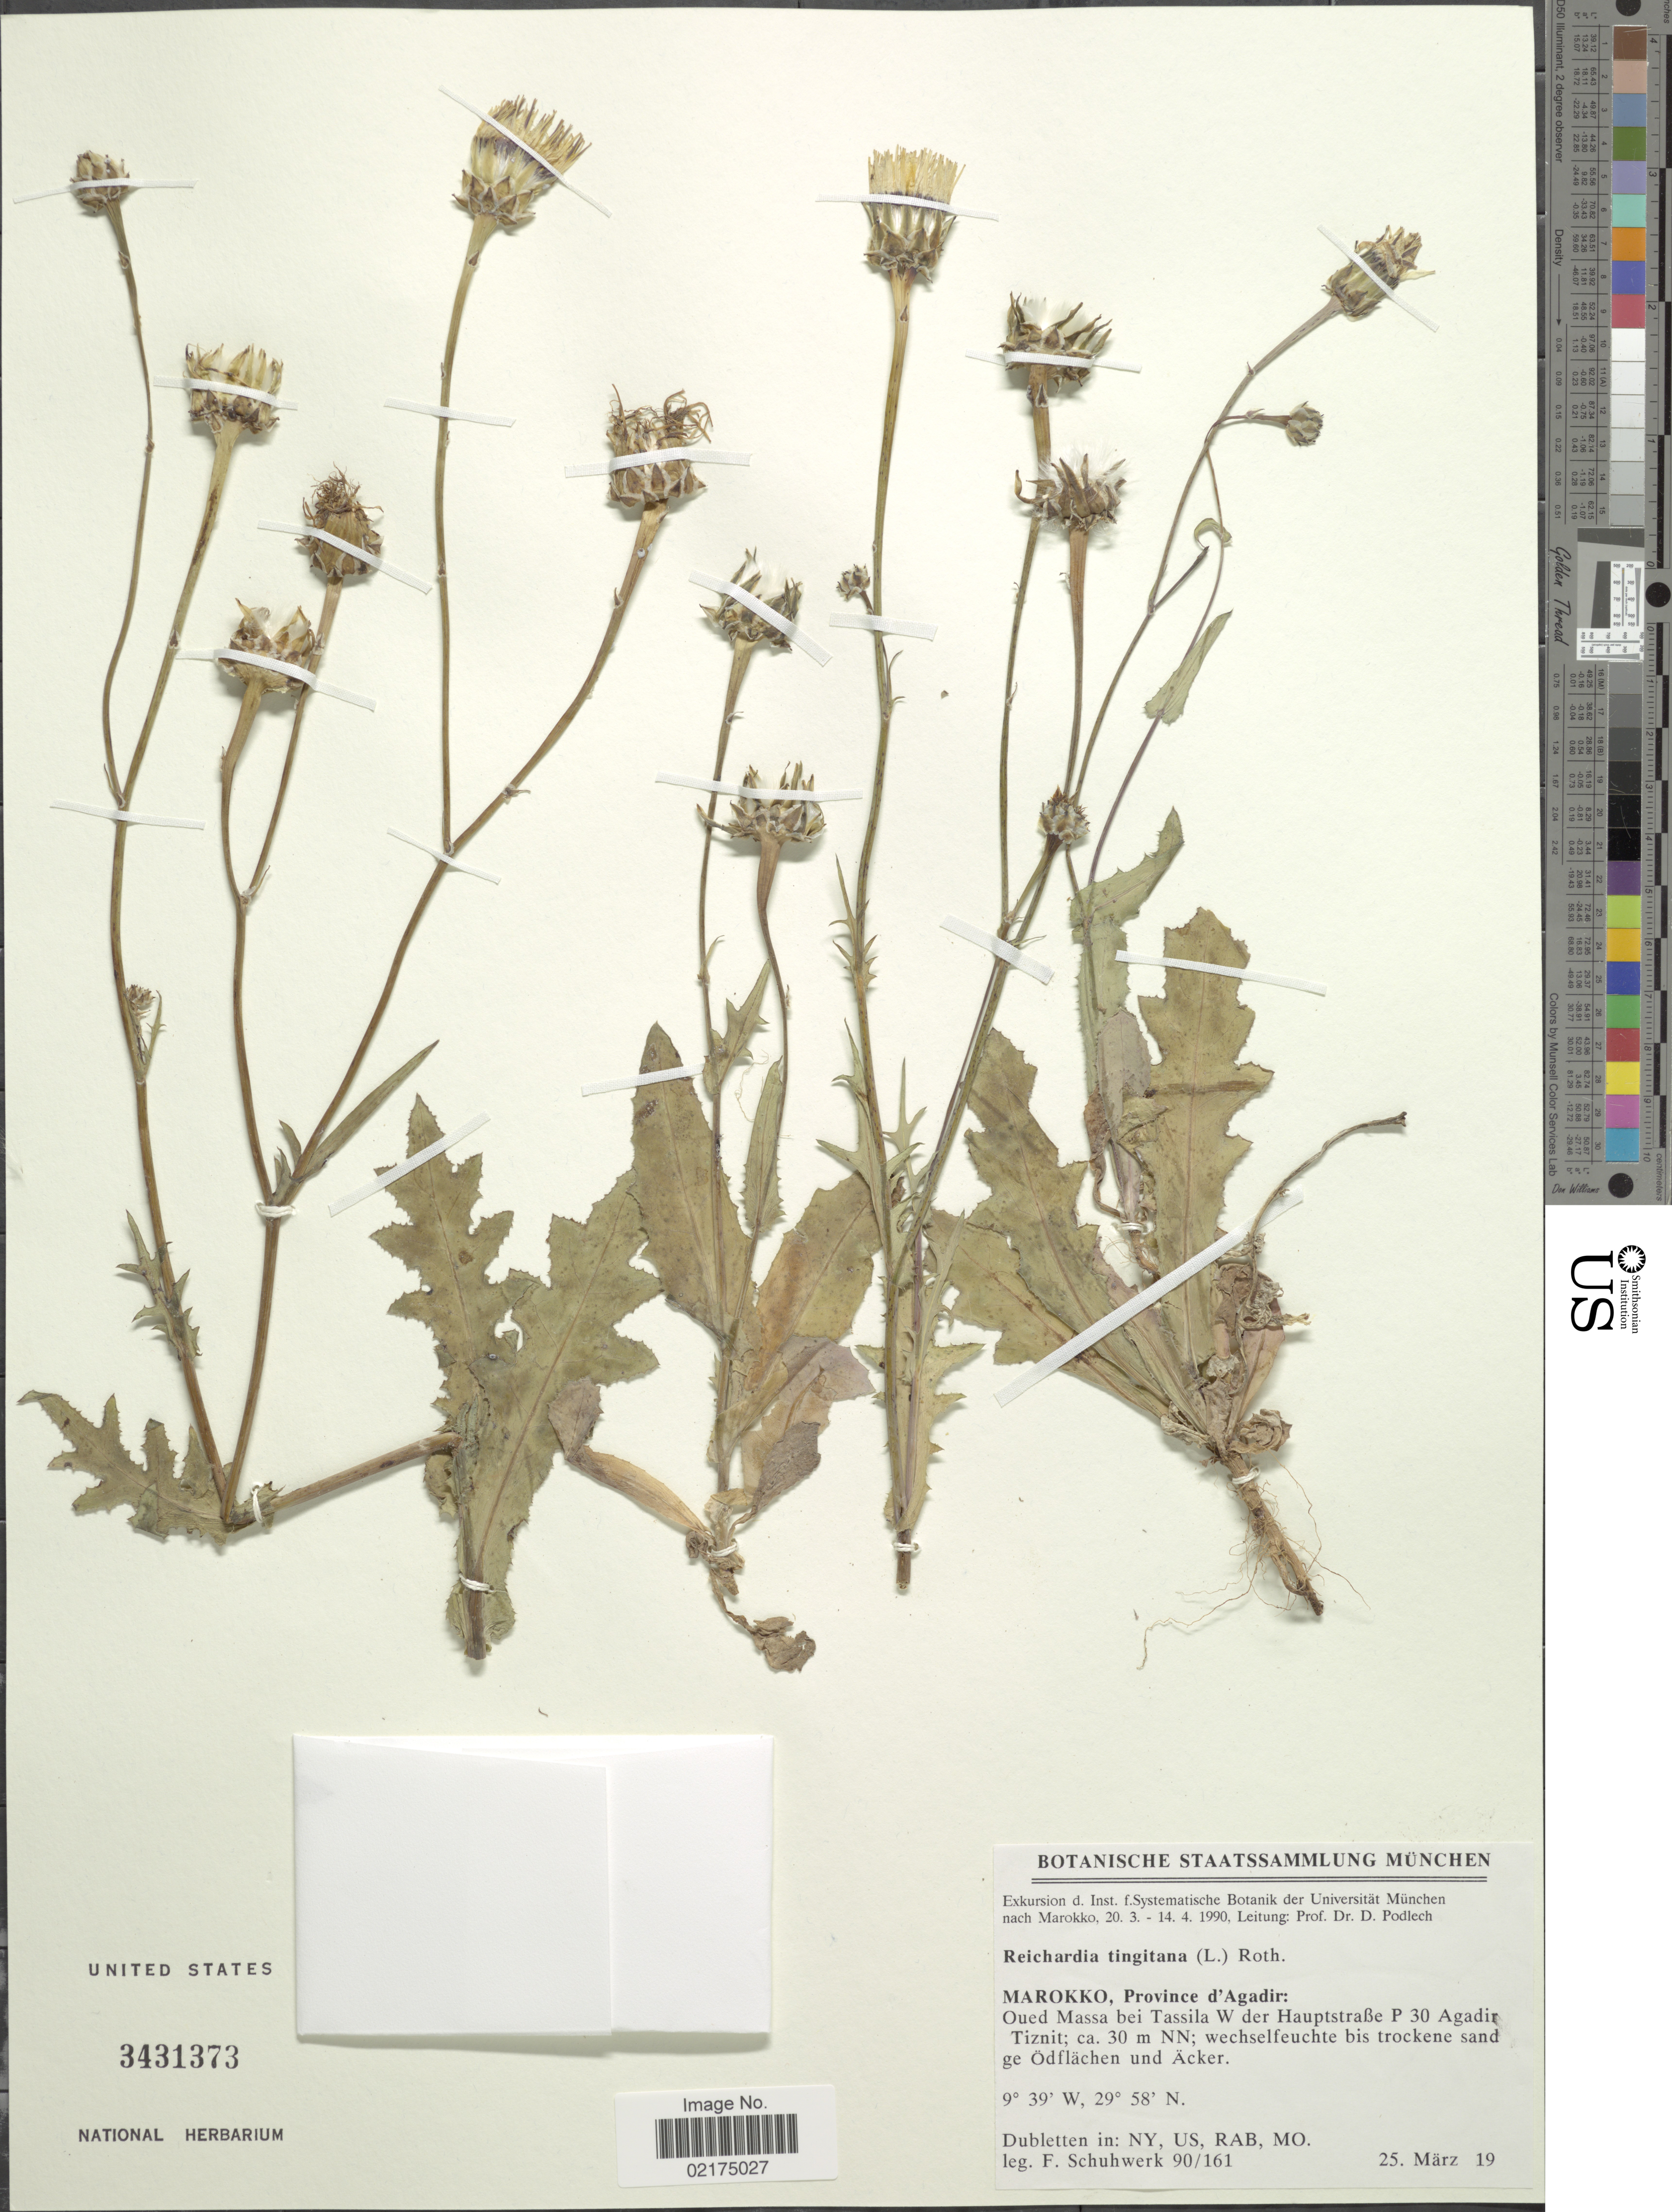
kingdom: Plantae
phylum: Tracheophyta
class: Magnoliopsida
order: Asterales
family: Asteraceae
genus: Reichardia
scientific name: Reichardia tingitana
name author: (L.) Roth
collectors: Schuhwerk, F.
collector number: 90/161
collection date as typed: Transcribed d/m/y: 25/3/19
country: Morocco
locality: Province d' Agadir: Oued Massa bei Tassila W der Haupstrabe P 30 Agadir Tiznit; ca. 30 m NN; wechselfeuchte bis trockene sand ge Odflachen und Acker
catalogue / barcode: US 3431373